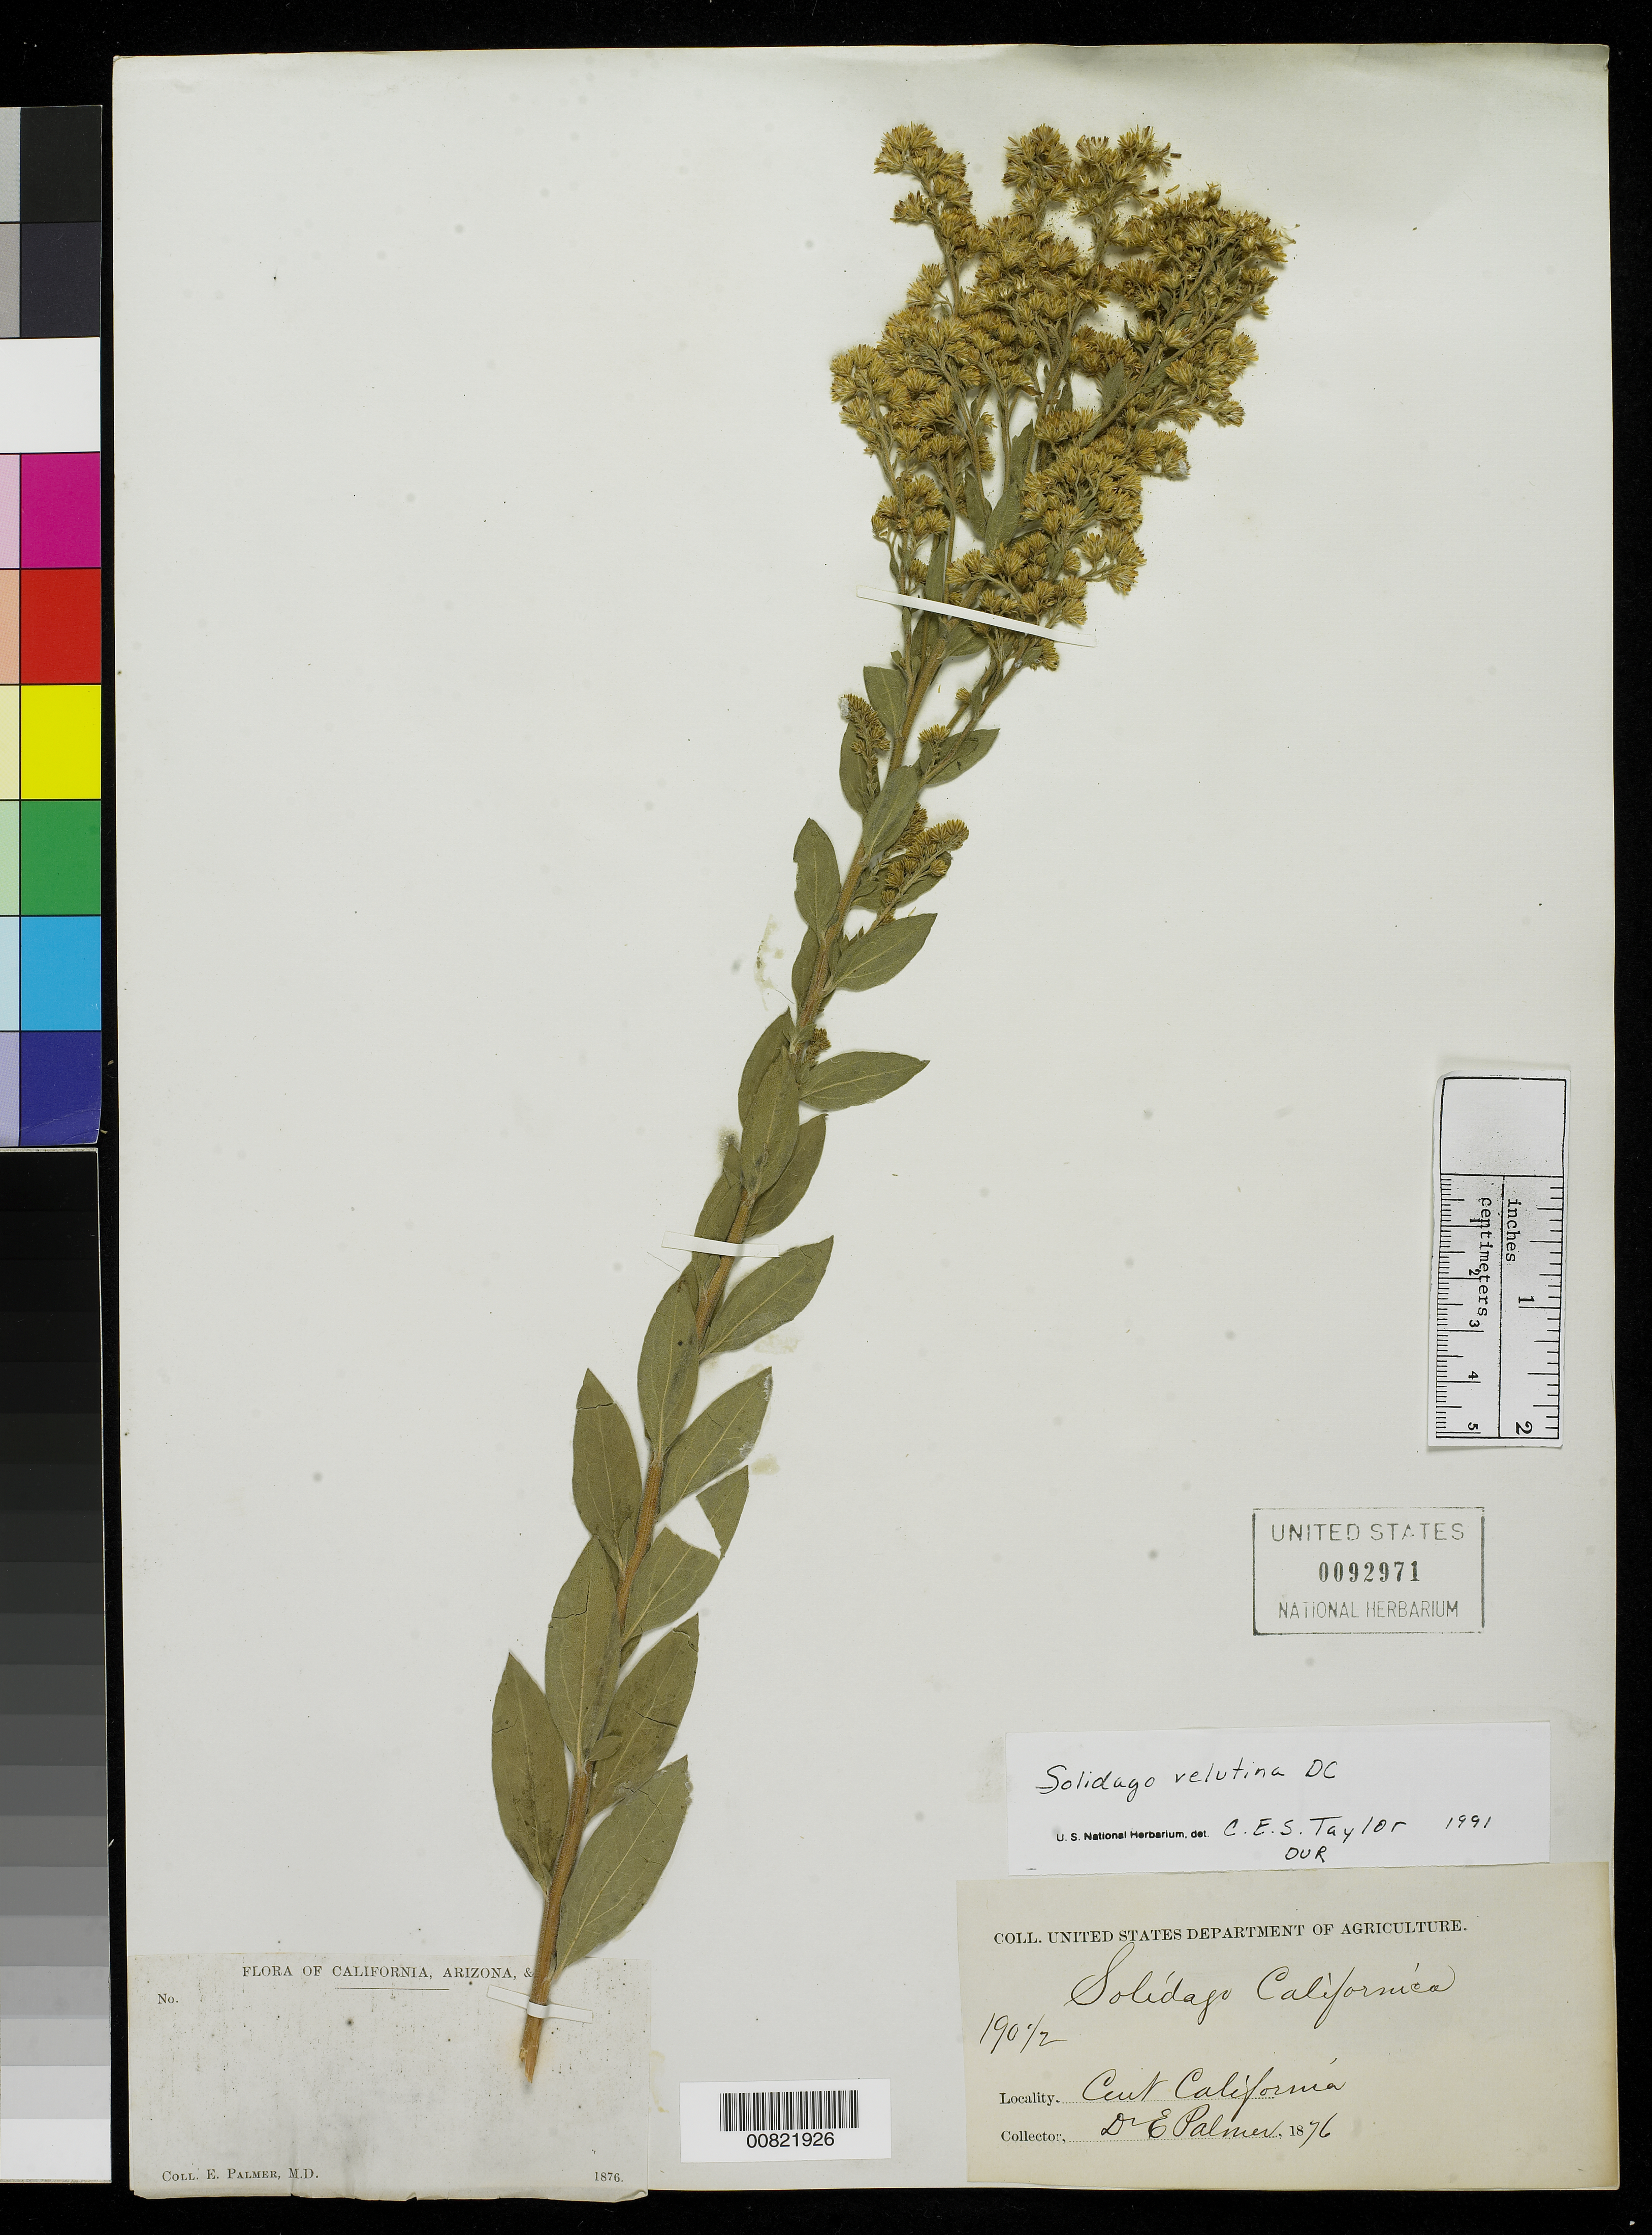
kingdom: Plantae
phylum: Tracheophyta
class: Magnoliopsida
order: Asterales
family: Asteraceae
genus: Solidago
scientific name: Solidago velutina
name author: DC.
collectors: E. Palmer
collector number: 190½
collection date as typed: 1876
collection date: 1876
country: United States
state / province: California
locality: Central California.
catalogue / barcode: US 92971